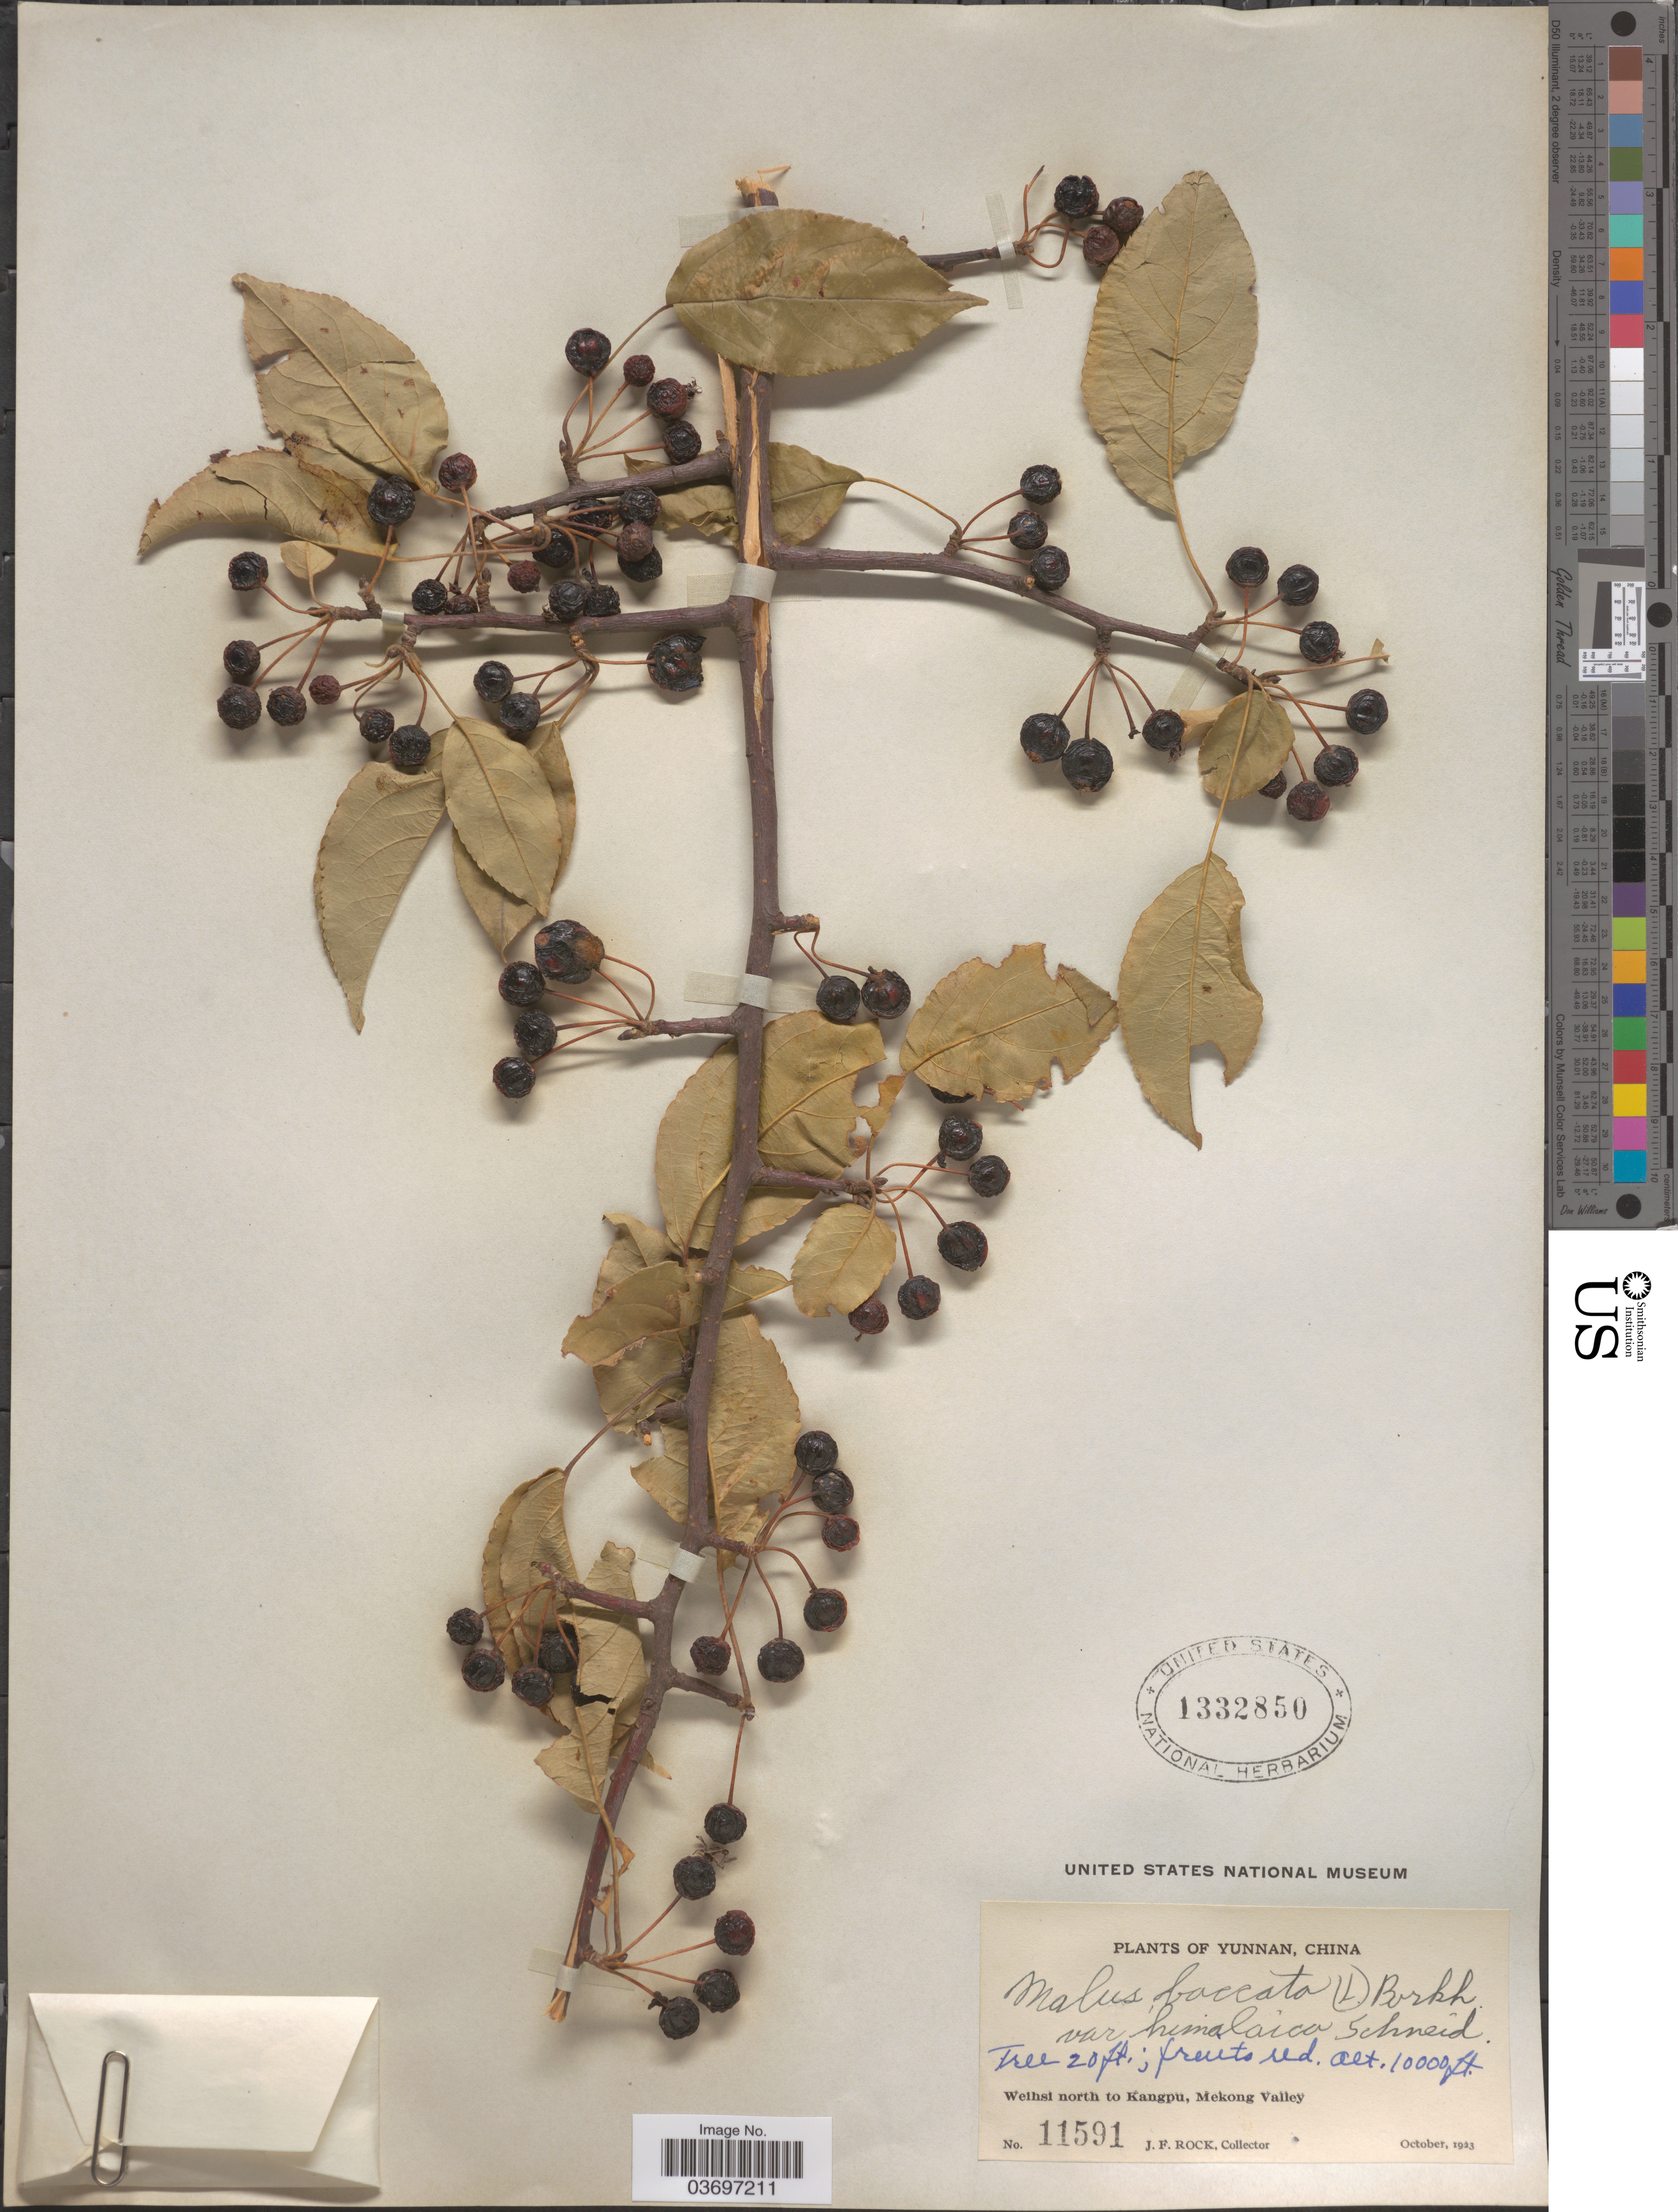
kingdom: Plantae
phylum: Tracheophyta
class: Magnoliopsida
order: Rosales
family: Rosaceae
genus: Malus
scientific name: Malus baccata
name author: (L.) Borkh.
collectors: J. Rock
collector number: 11591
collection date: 1923-10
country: China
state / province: Yunnan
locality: Weihsi north of Kangpu, Mekong Valley.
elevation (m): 3048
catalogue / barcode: US 1332850